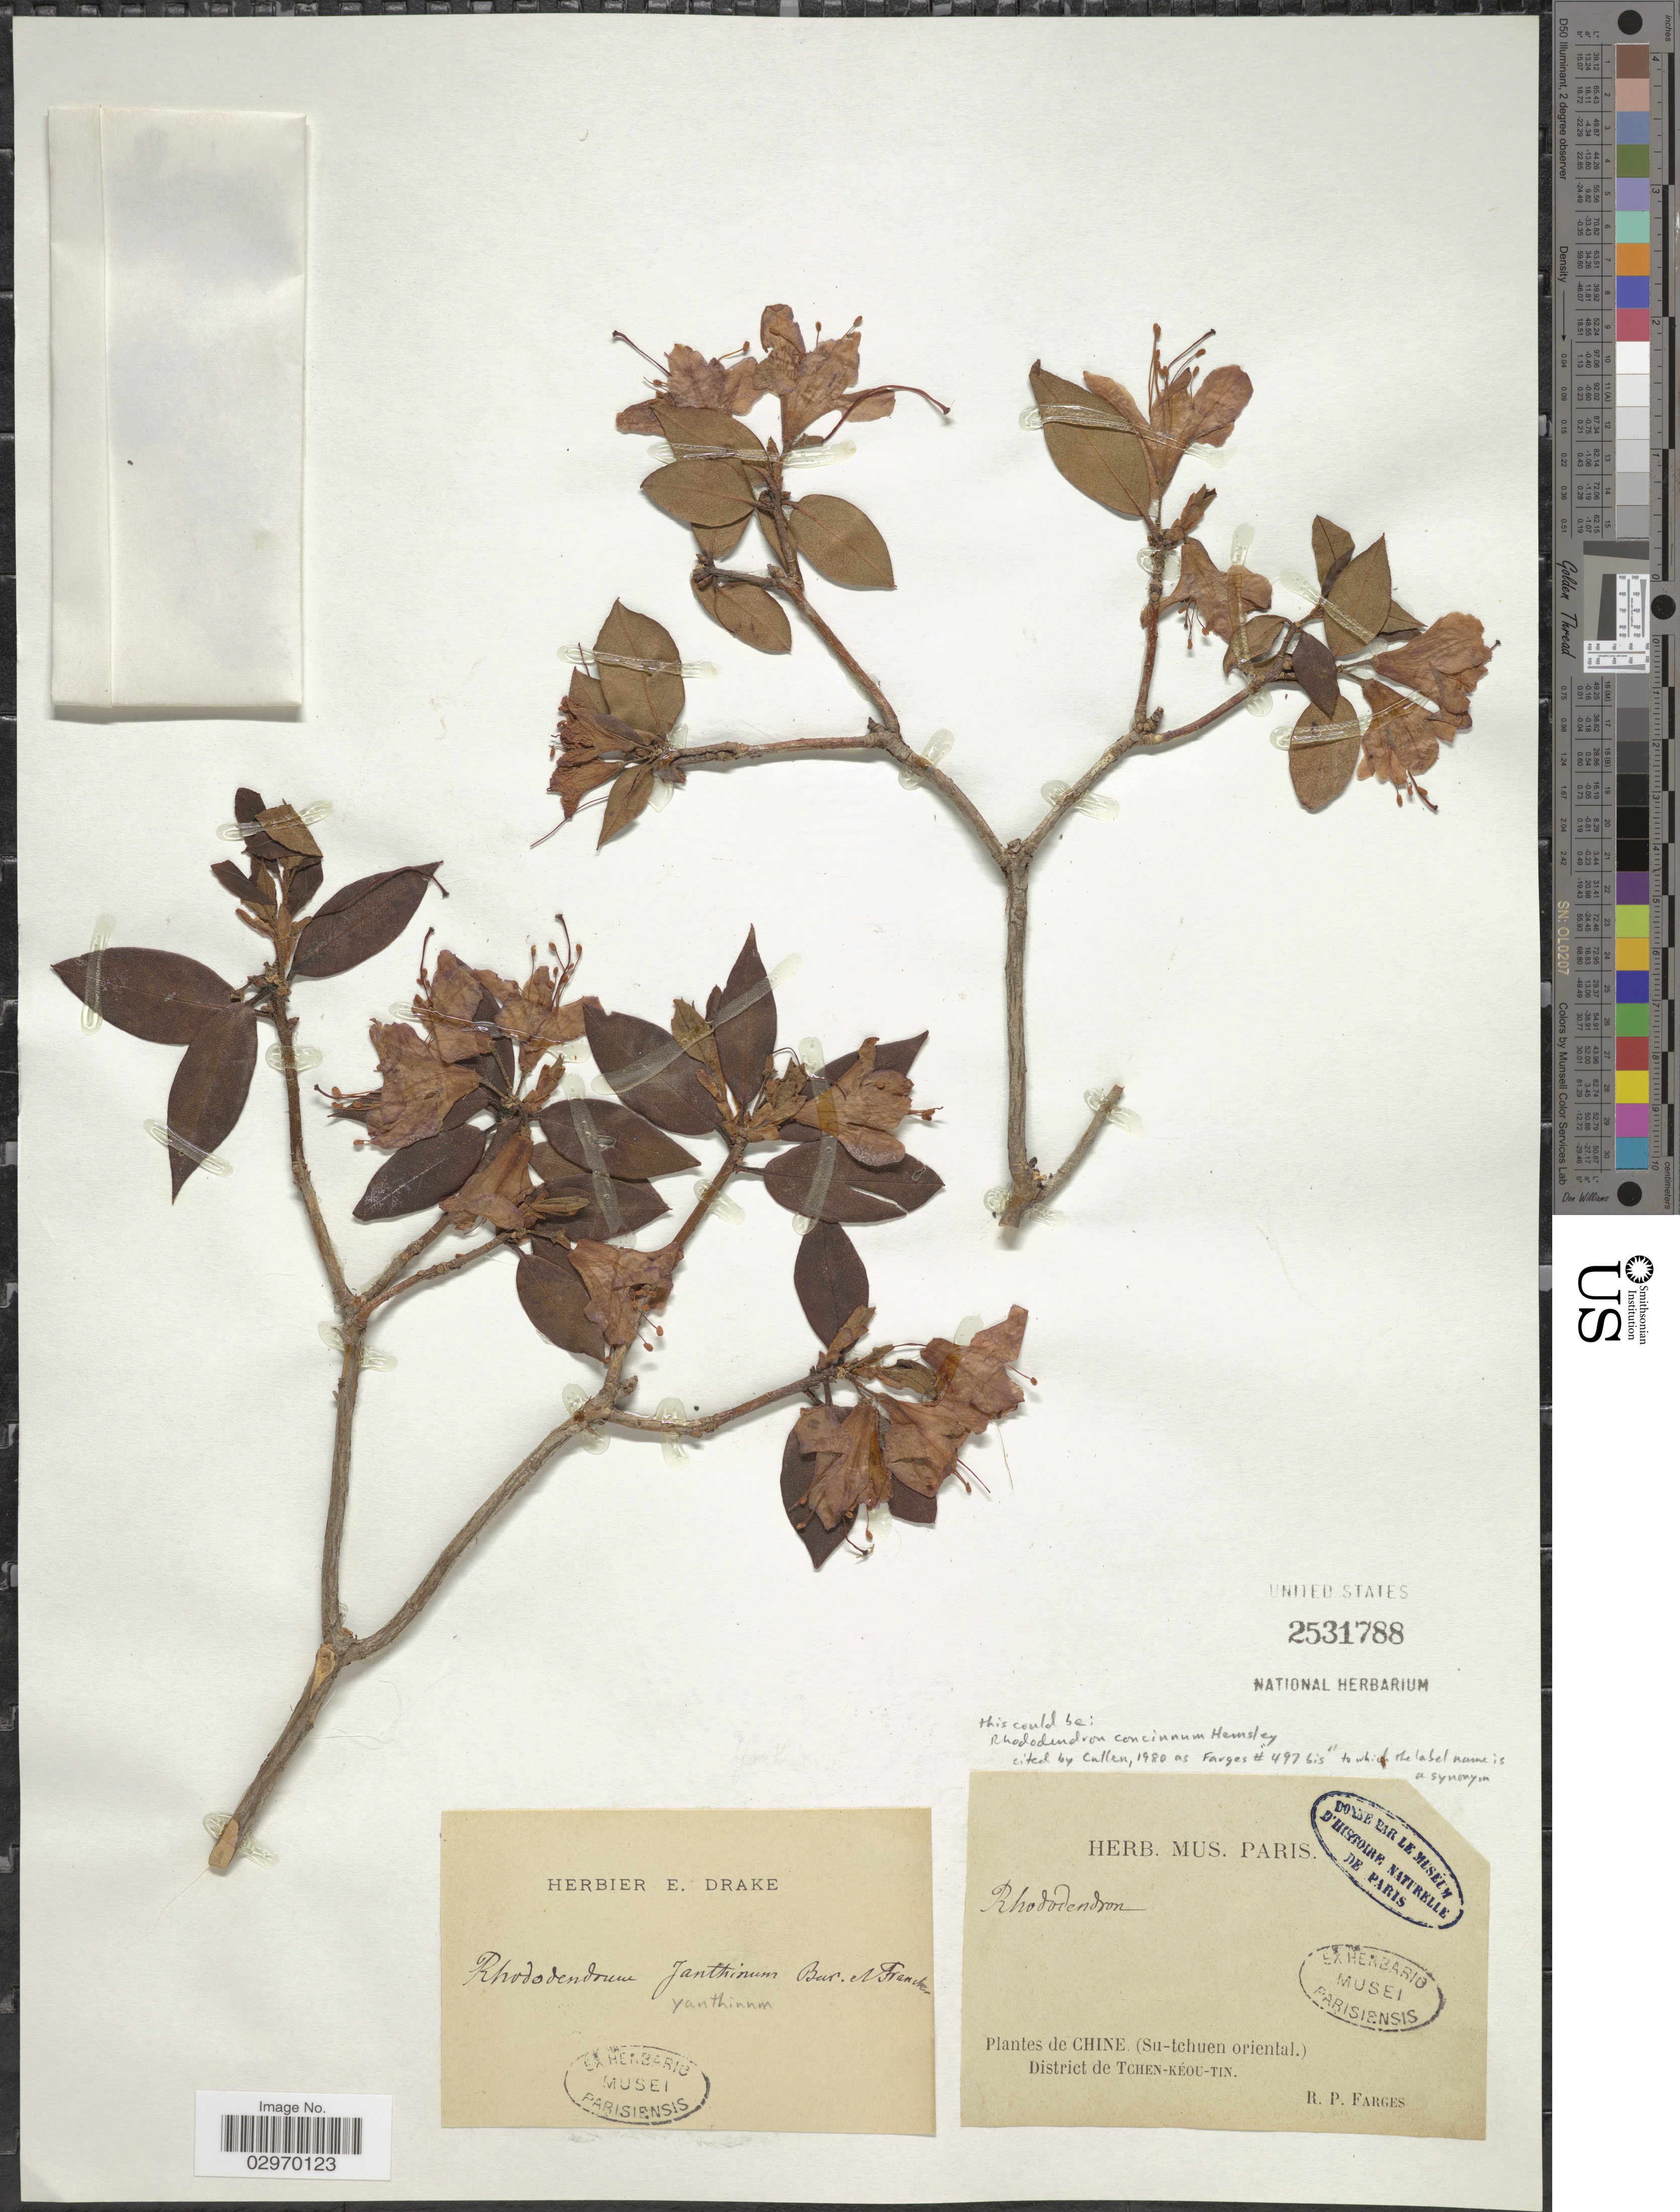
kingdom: Plantae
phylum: Tracheophyta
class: Magnoliopsida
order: Ericales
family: Ericaceae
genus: Rhododendron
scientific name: Rhododendron concinnum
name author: Hemsl.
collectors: R. Farges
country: China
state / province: Sichuan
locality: Su-tchuen oriental. District de Tchen-Kéou-Tin.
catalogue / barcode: US 2531788